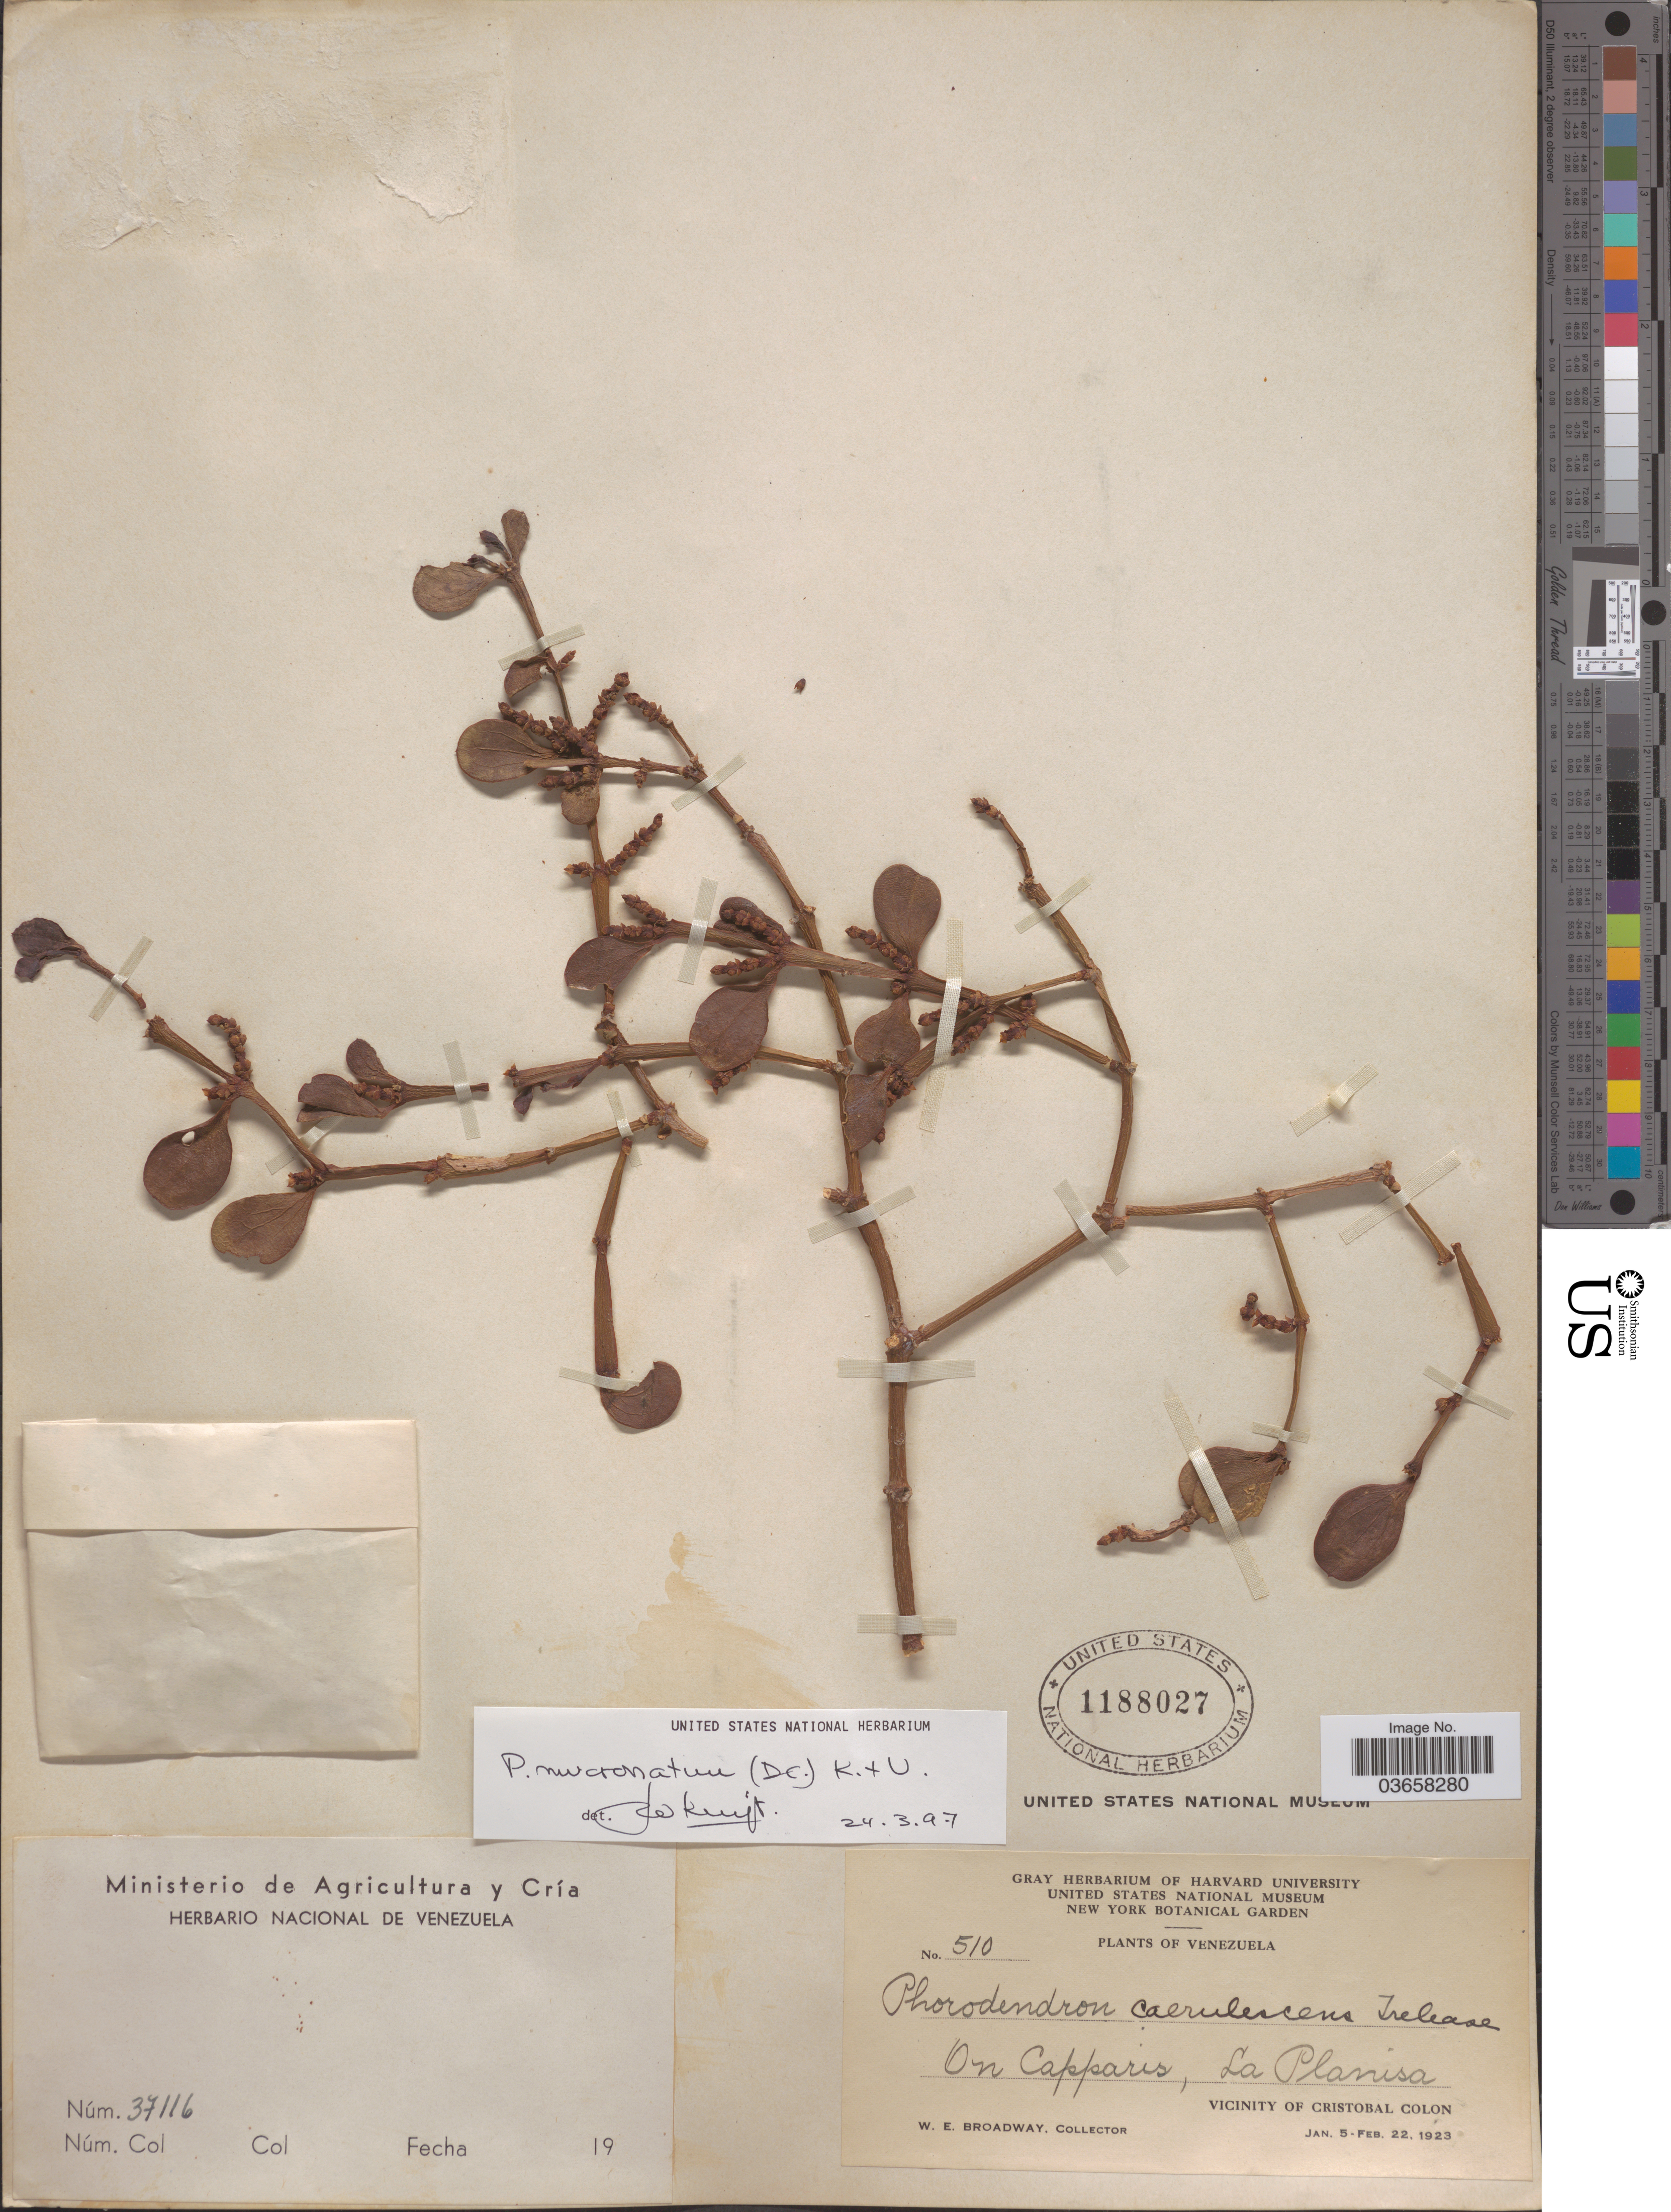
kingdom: Plantae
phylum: Tracheophyta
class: Magnoliopsida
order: Santalales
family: Viscaceae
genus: Phoradendron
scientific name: Phoradendron mucronatum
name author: (DC.) Krug & Urb.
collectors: W. E. Broadway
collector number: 510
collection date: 1923-01-05/1923-02-22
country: Venezuela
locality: La Planisa. Vicinity of Cristobal Colon.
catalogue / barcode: US 1188027